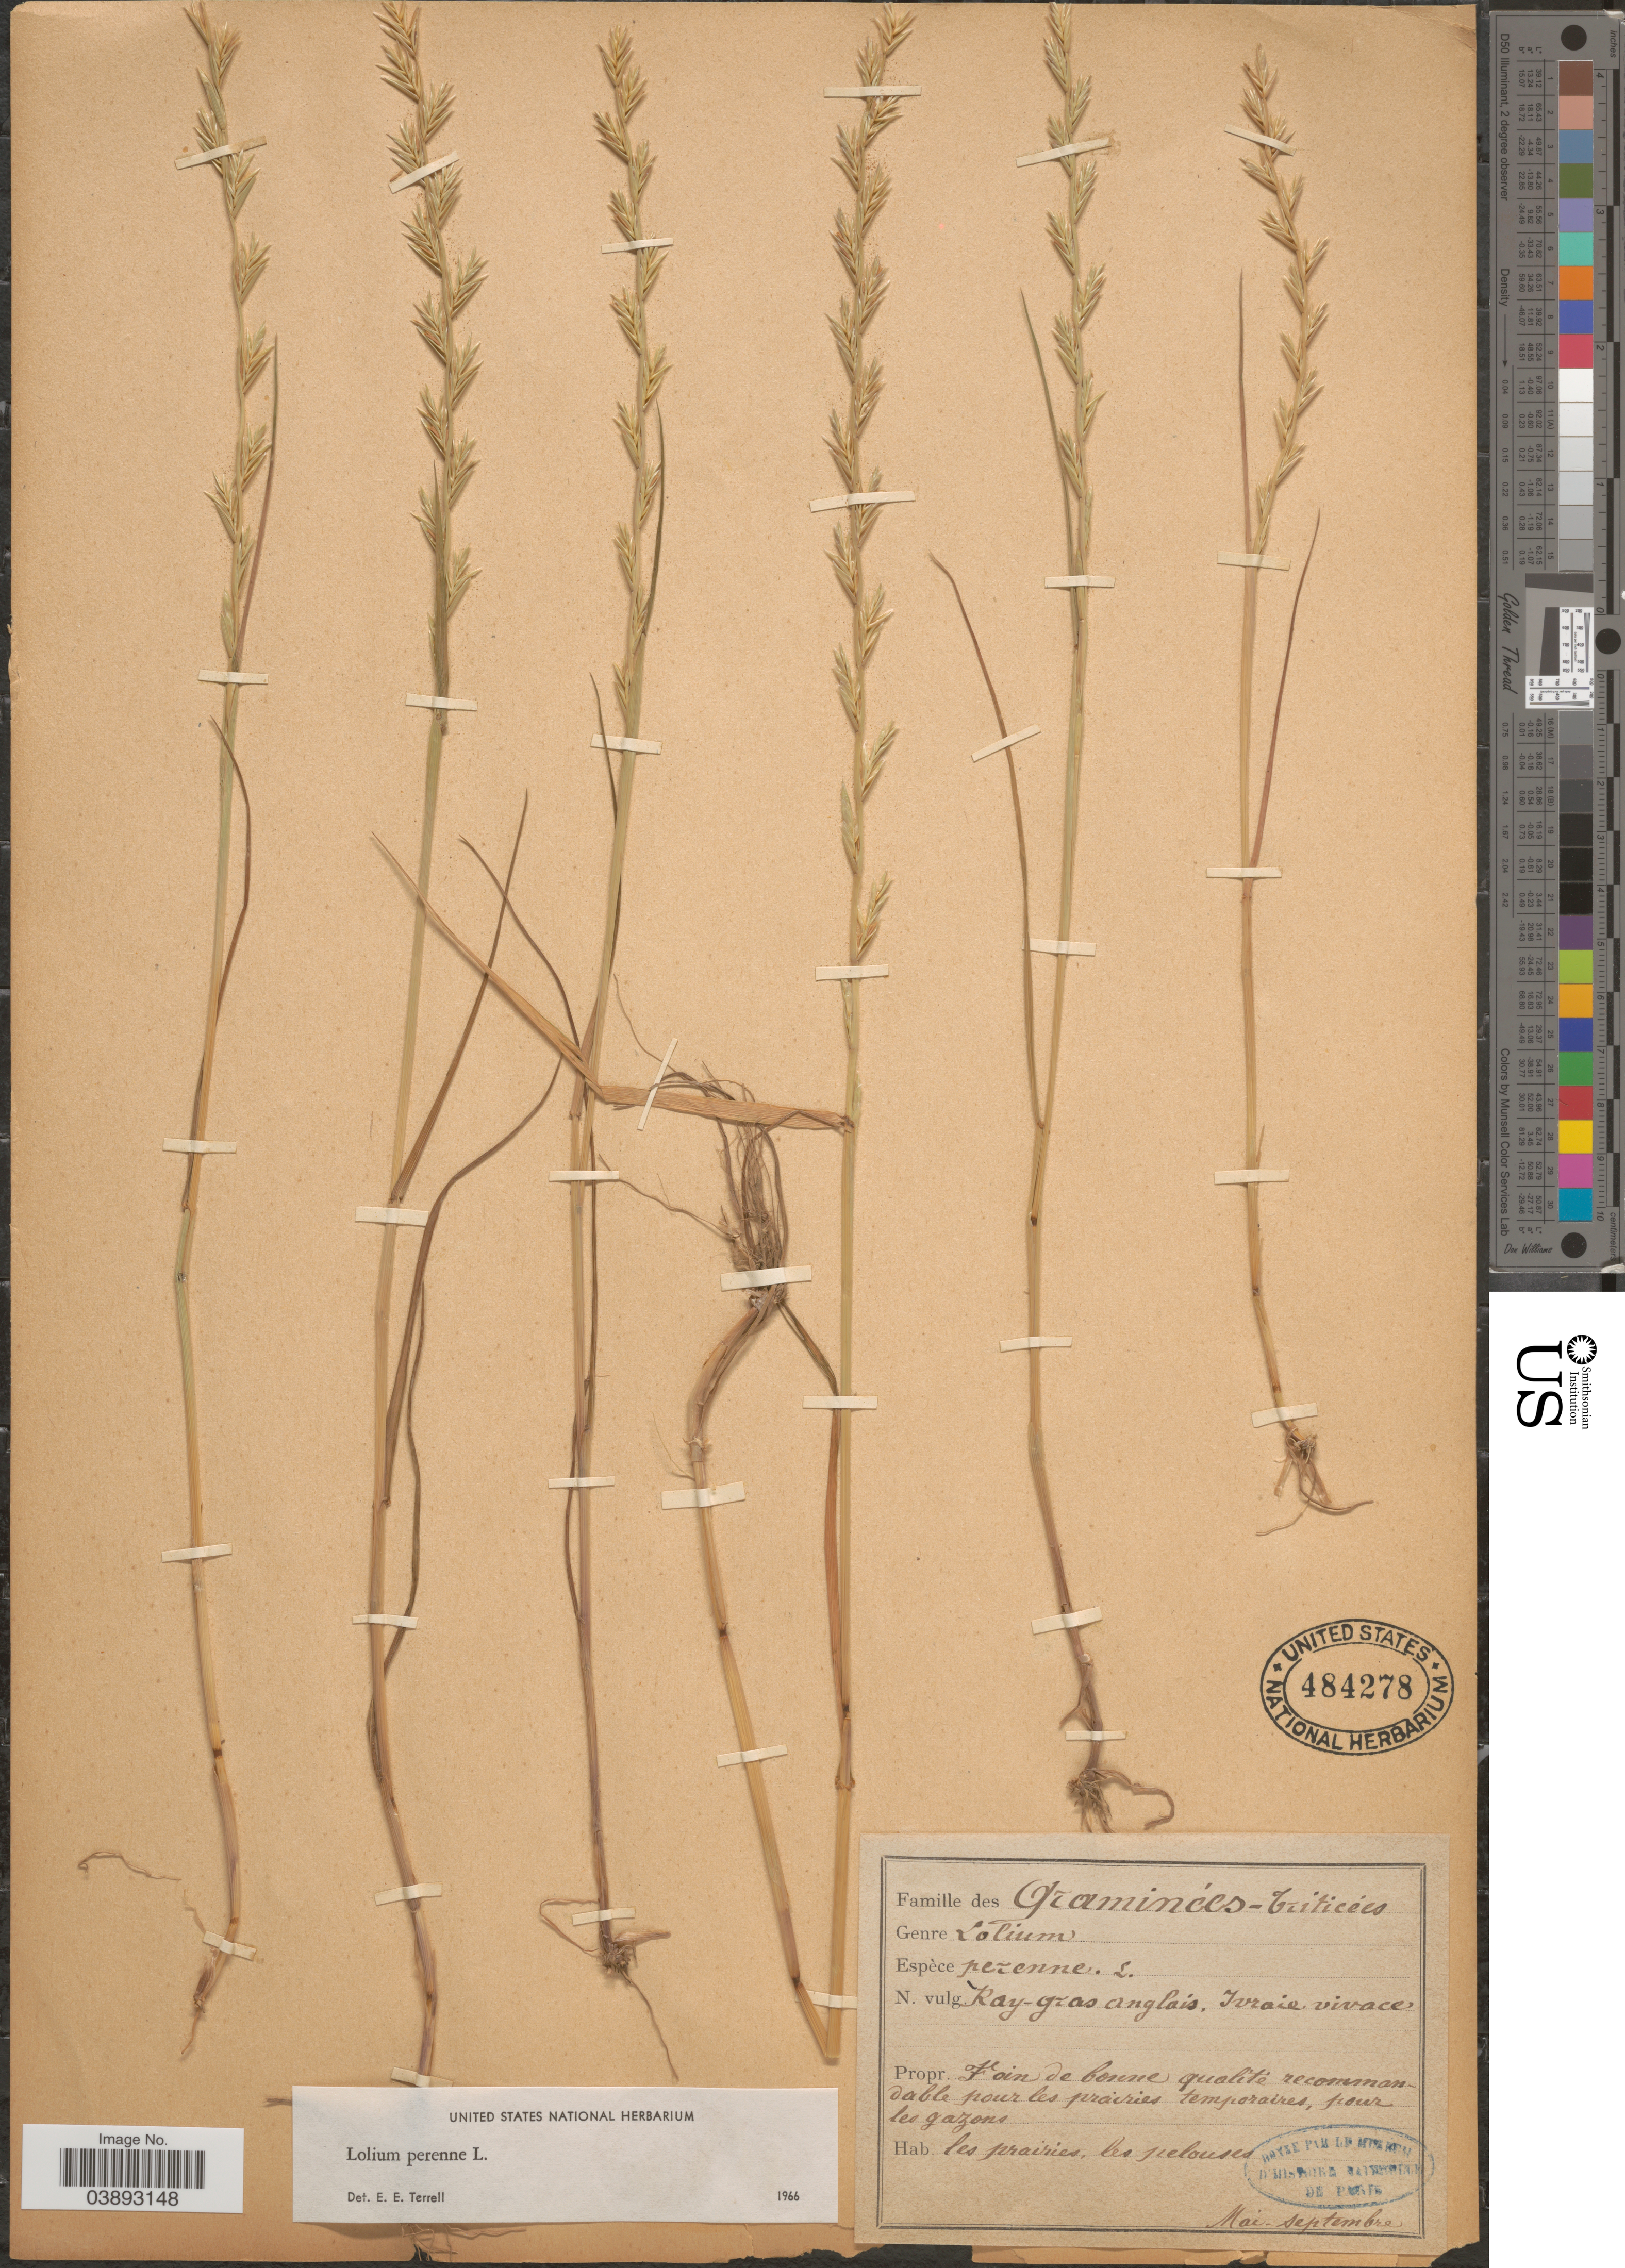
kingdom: Plantae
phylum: Tracheophyta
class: Liliopsida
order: Poales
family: Poaceae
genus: Lolium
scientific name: Lolium perenne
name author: L.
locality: Propr. Foin de bonne qualité recommandable pour les prairies temporaires, pour les gazons.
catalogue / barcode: US 484278